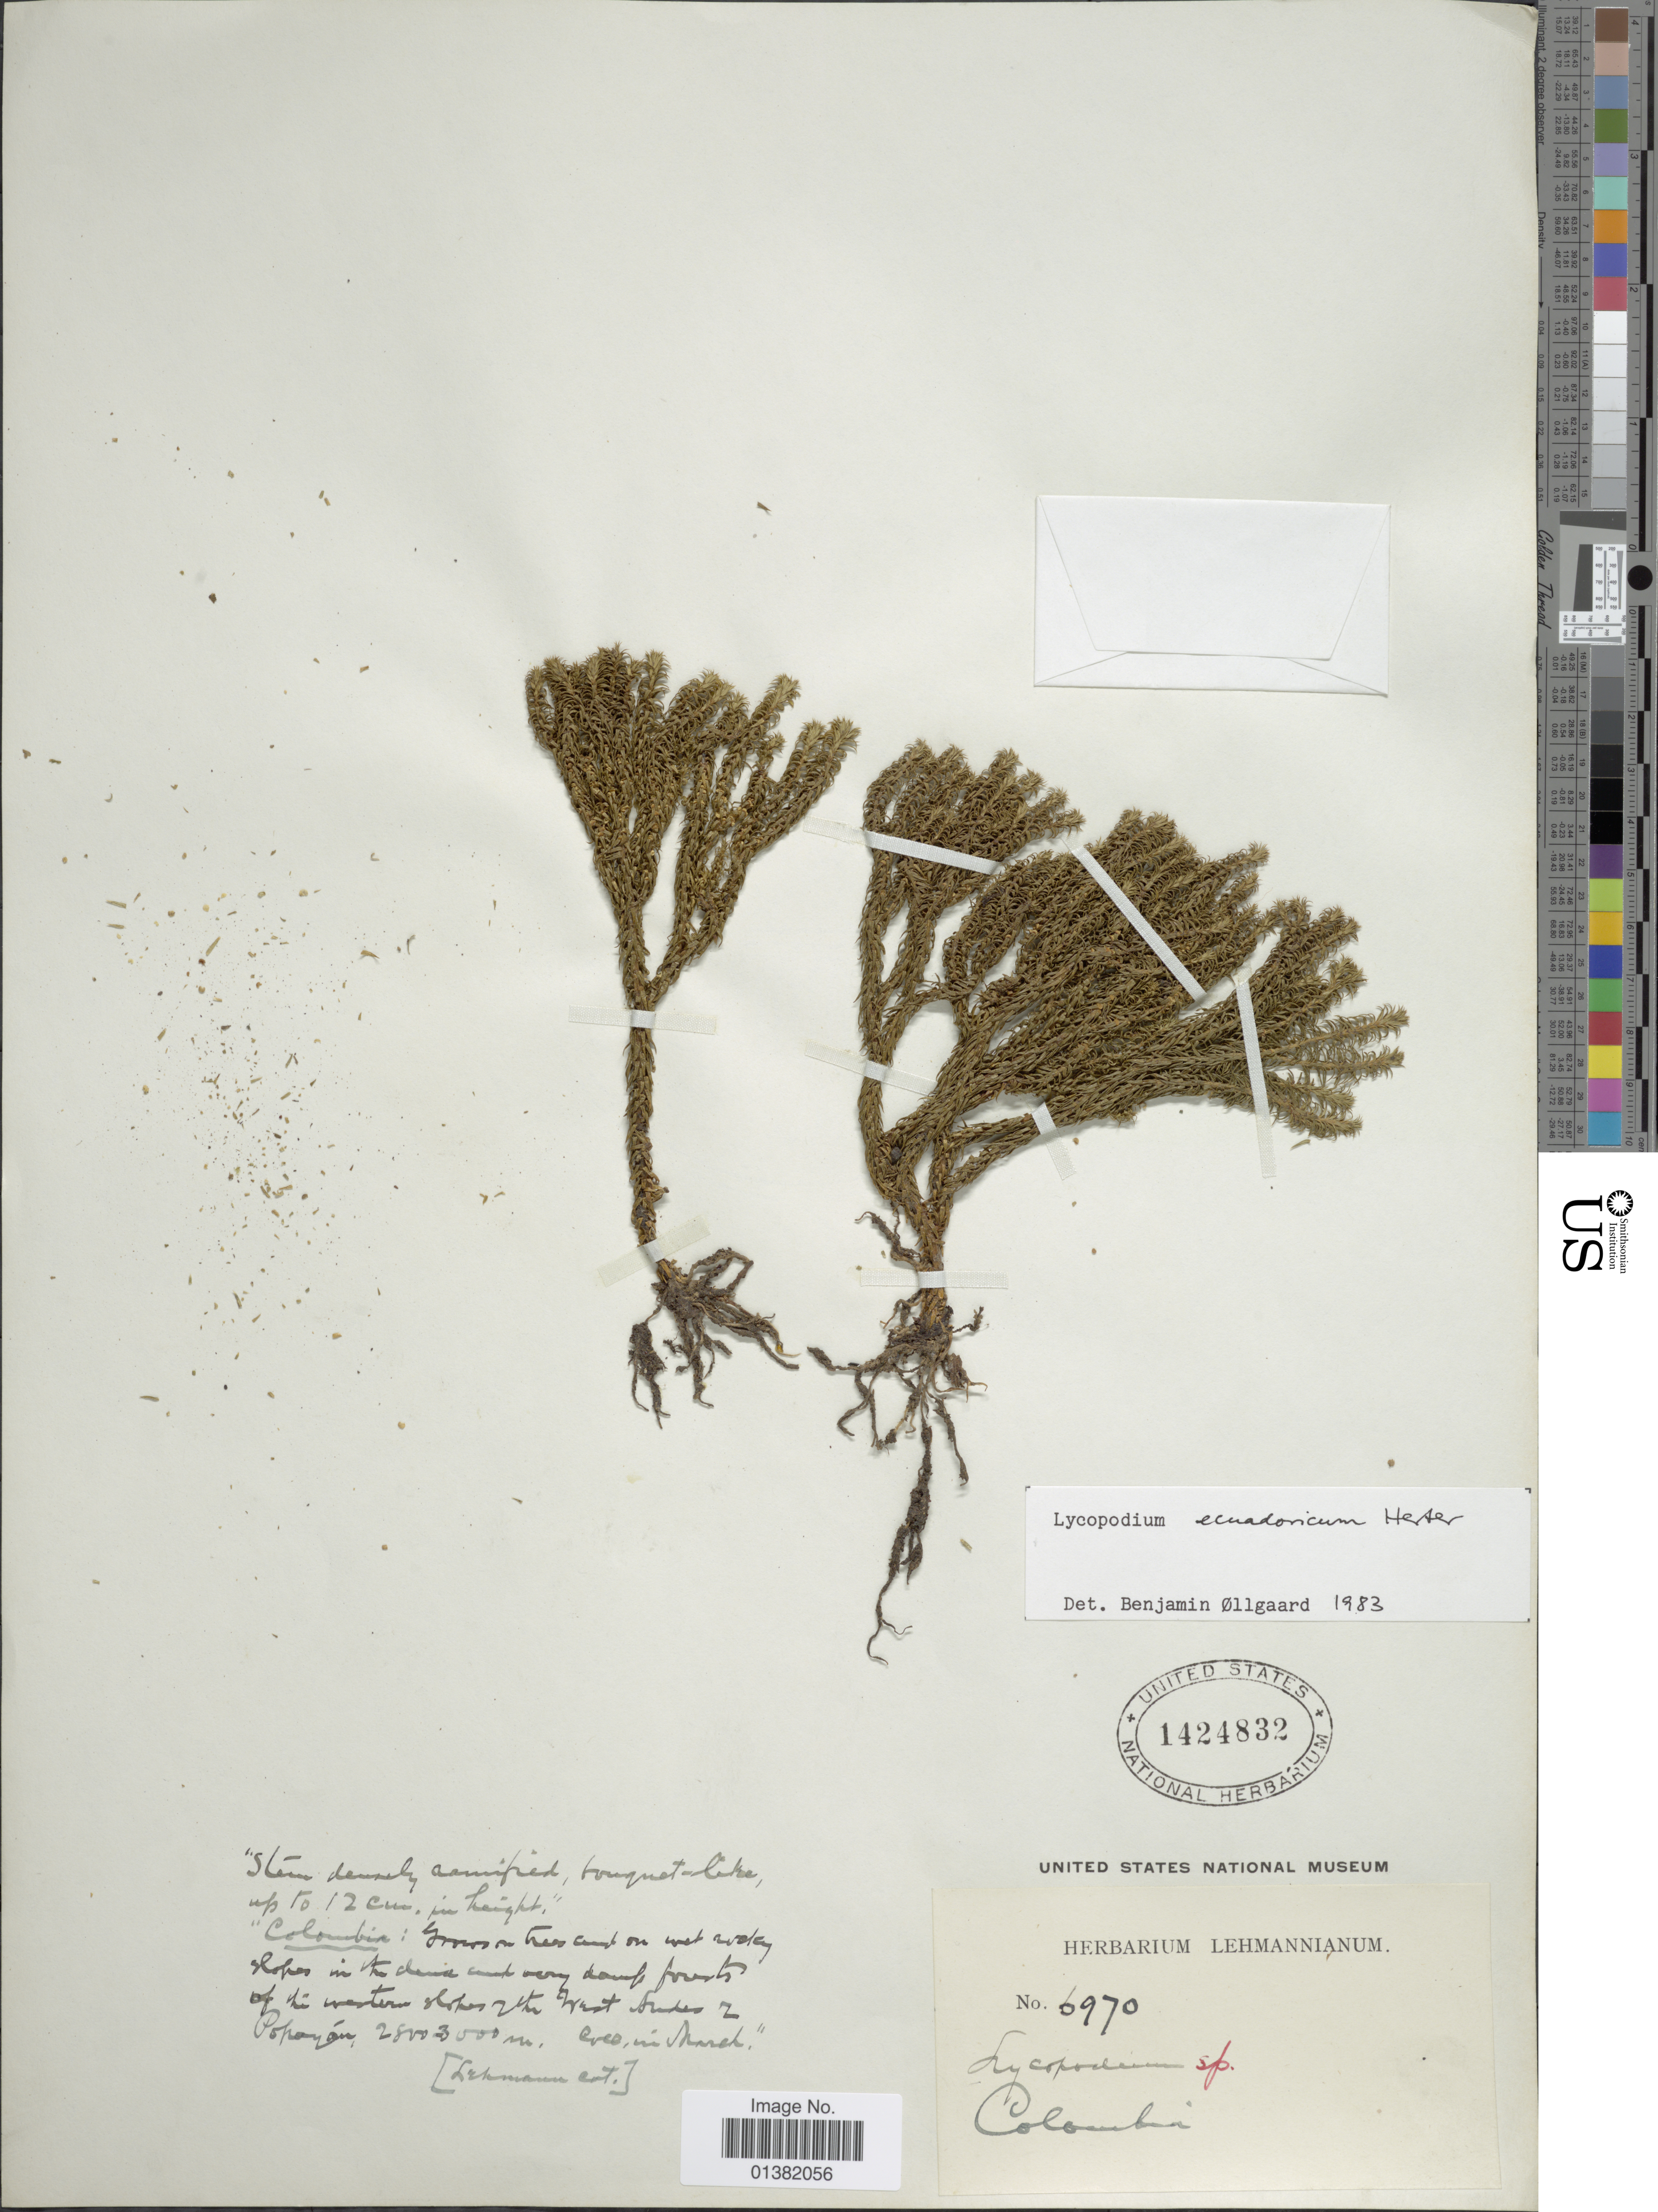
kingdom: Plantae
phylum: Tracheophyta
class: Lycopodiopsida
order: Lycopodiales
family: Lycopodiaceae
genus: Phlegmariurus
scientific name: Phlegmariurus eversus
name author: (Poir.) B. Øllg.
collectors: -. Lehmann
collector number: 6970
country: Colombia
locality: Western slopes of the West Andes and Popoyán.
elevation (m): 2800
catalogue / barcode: US 1424832